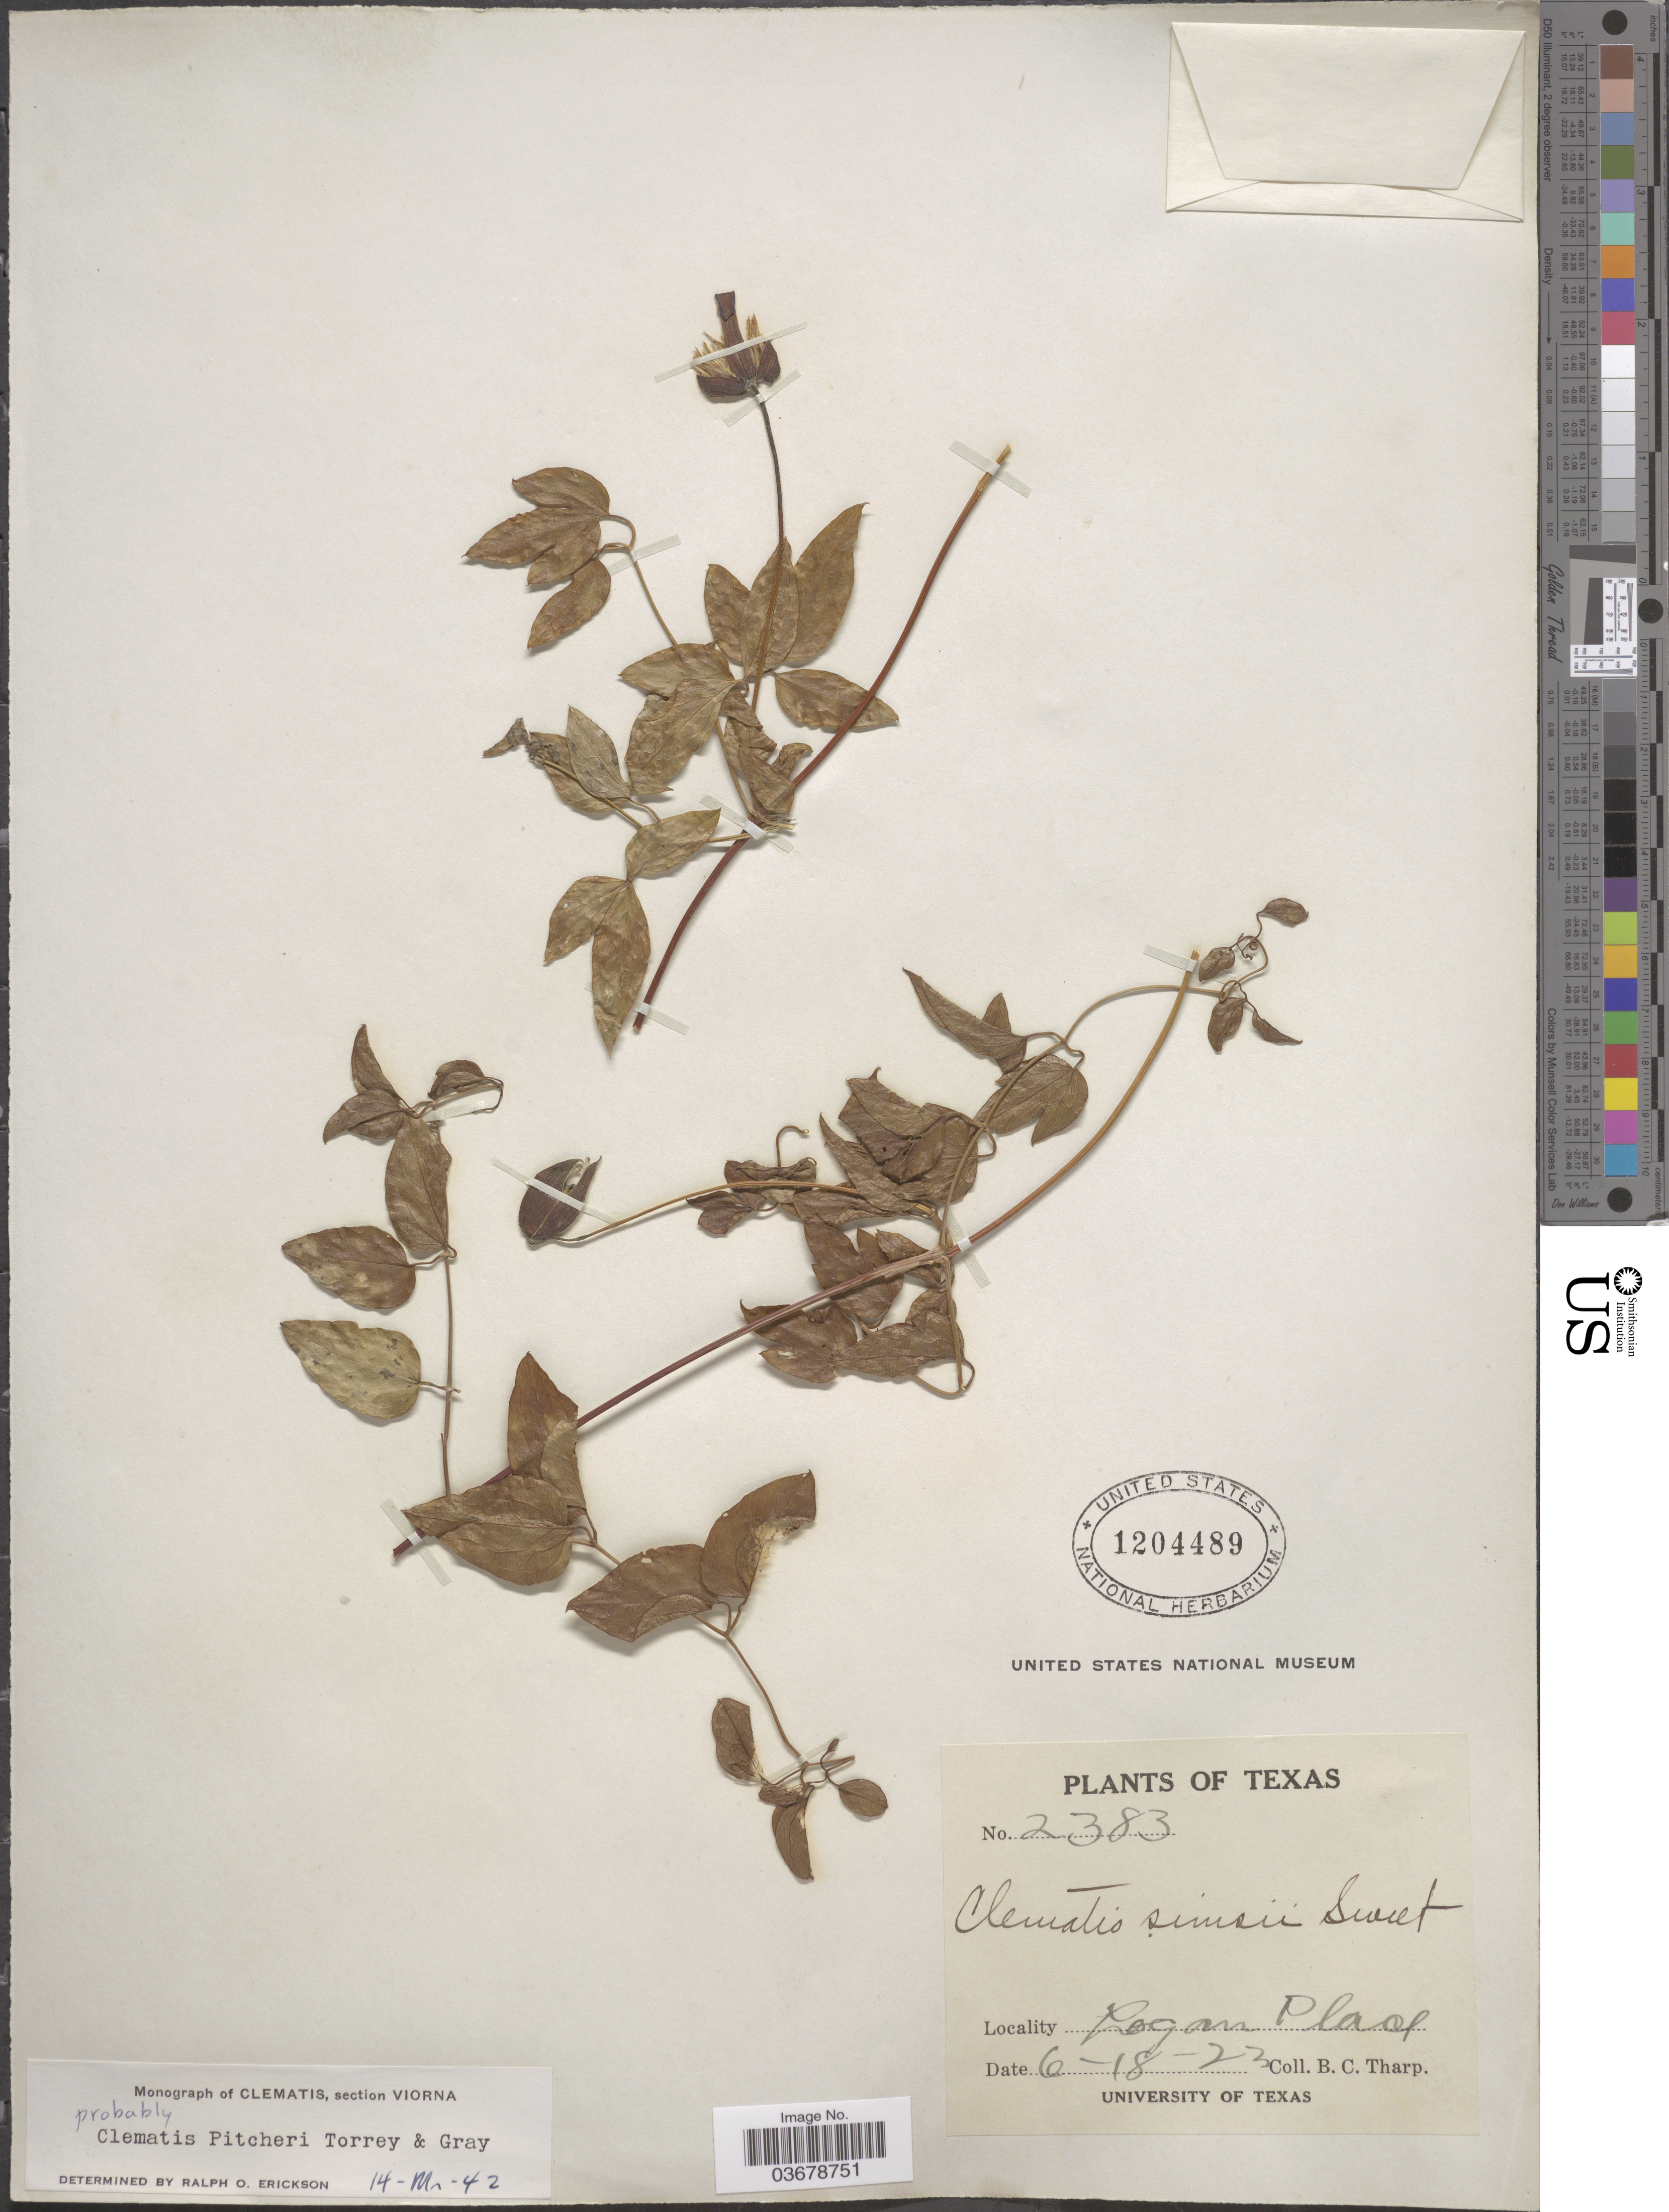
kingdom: Plantae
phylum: Tracheophyta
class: Magnoliopsida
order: Ranunculales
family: Ranunculaceae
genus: Clematis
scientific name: Clematis viorna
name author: L.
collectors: B. C. Tharp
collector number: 2383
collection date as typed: Transcribed d/m/y: 18/6/23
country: United States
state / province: Texas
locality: Logan Place.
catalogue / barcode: US 1204489